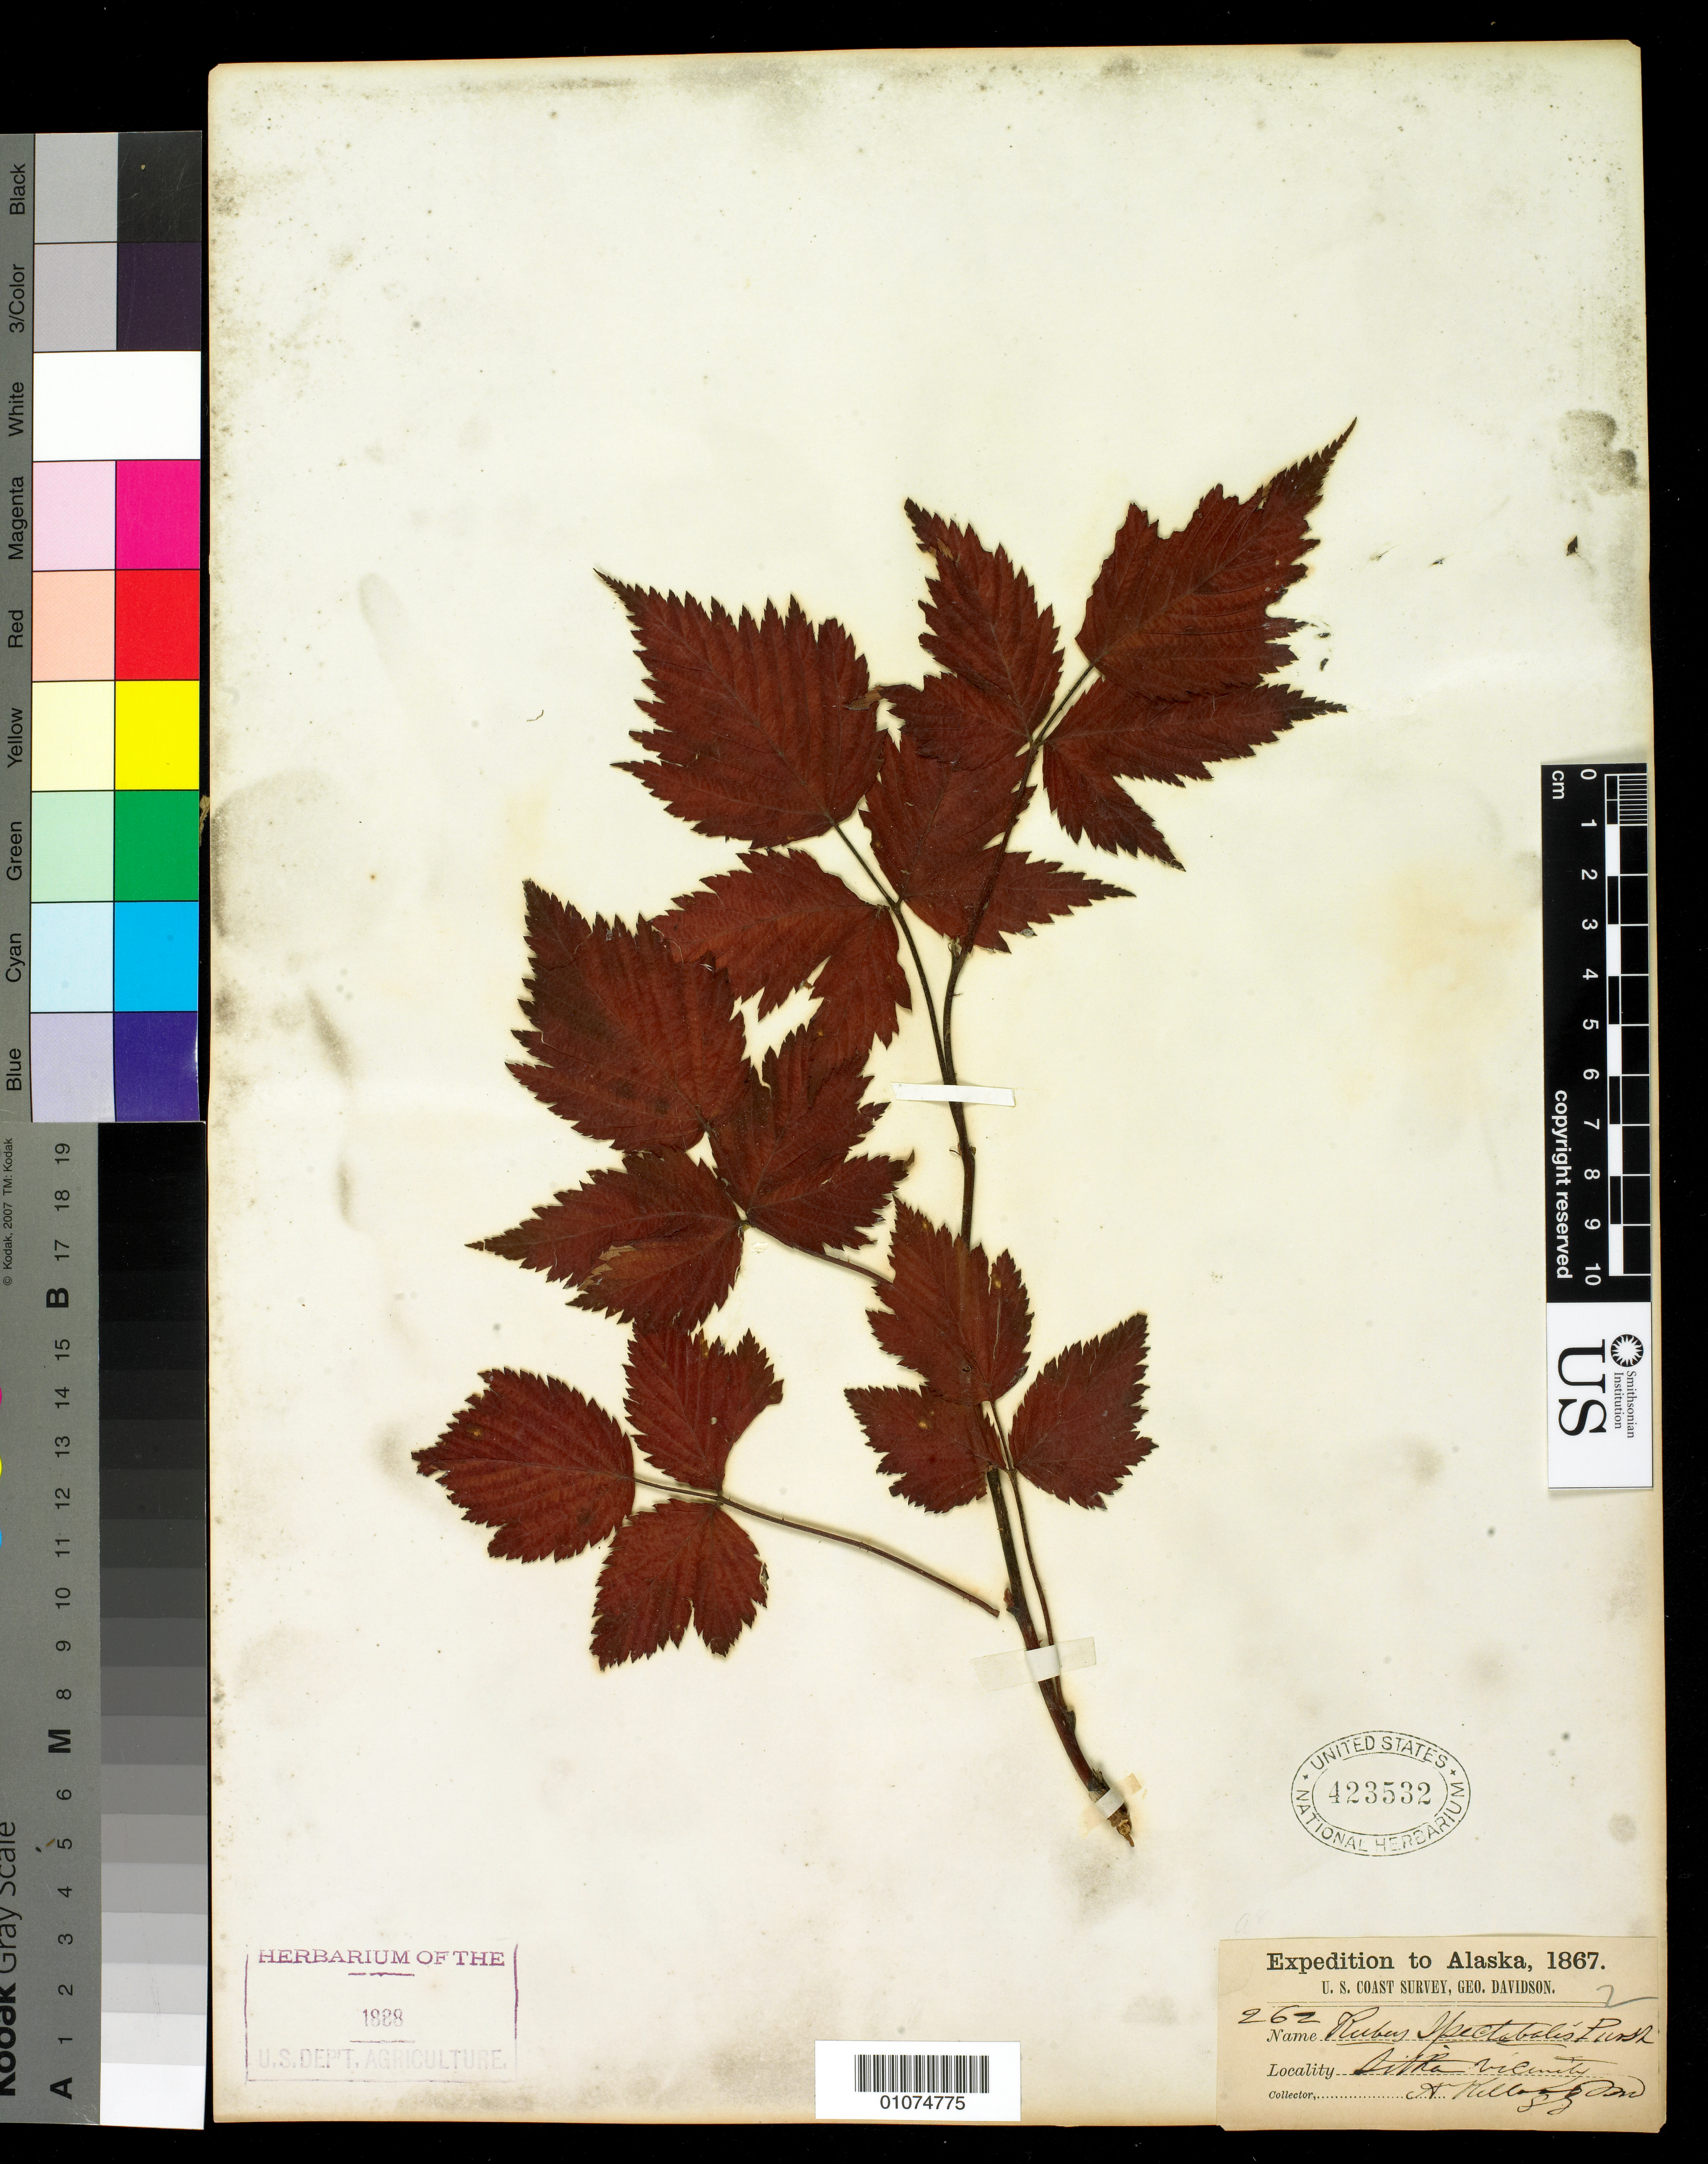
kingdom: Plantae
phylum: Tracheophyta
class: Magnoliopsida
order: Rosales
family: Rosaceae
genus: Rubus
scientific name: Rubus spectabilis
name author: Pursh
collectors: A. Kellogg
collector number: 262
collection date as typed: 1867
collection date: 1867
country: United States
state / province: Alaska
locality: Sitka vicinity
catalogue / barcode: US 423532